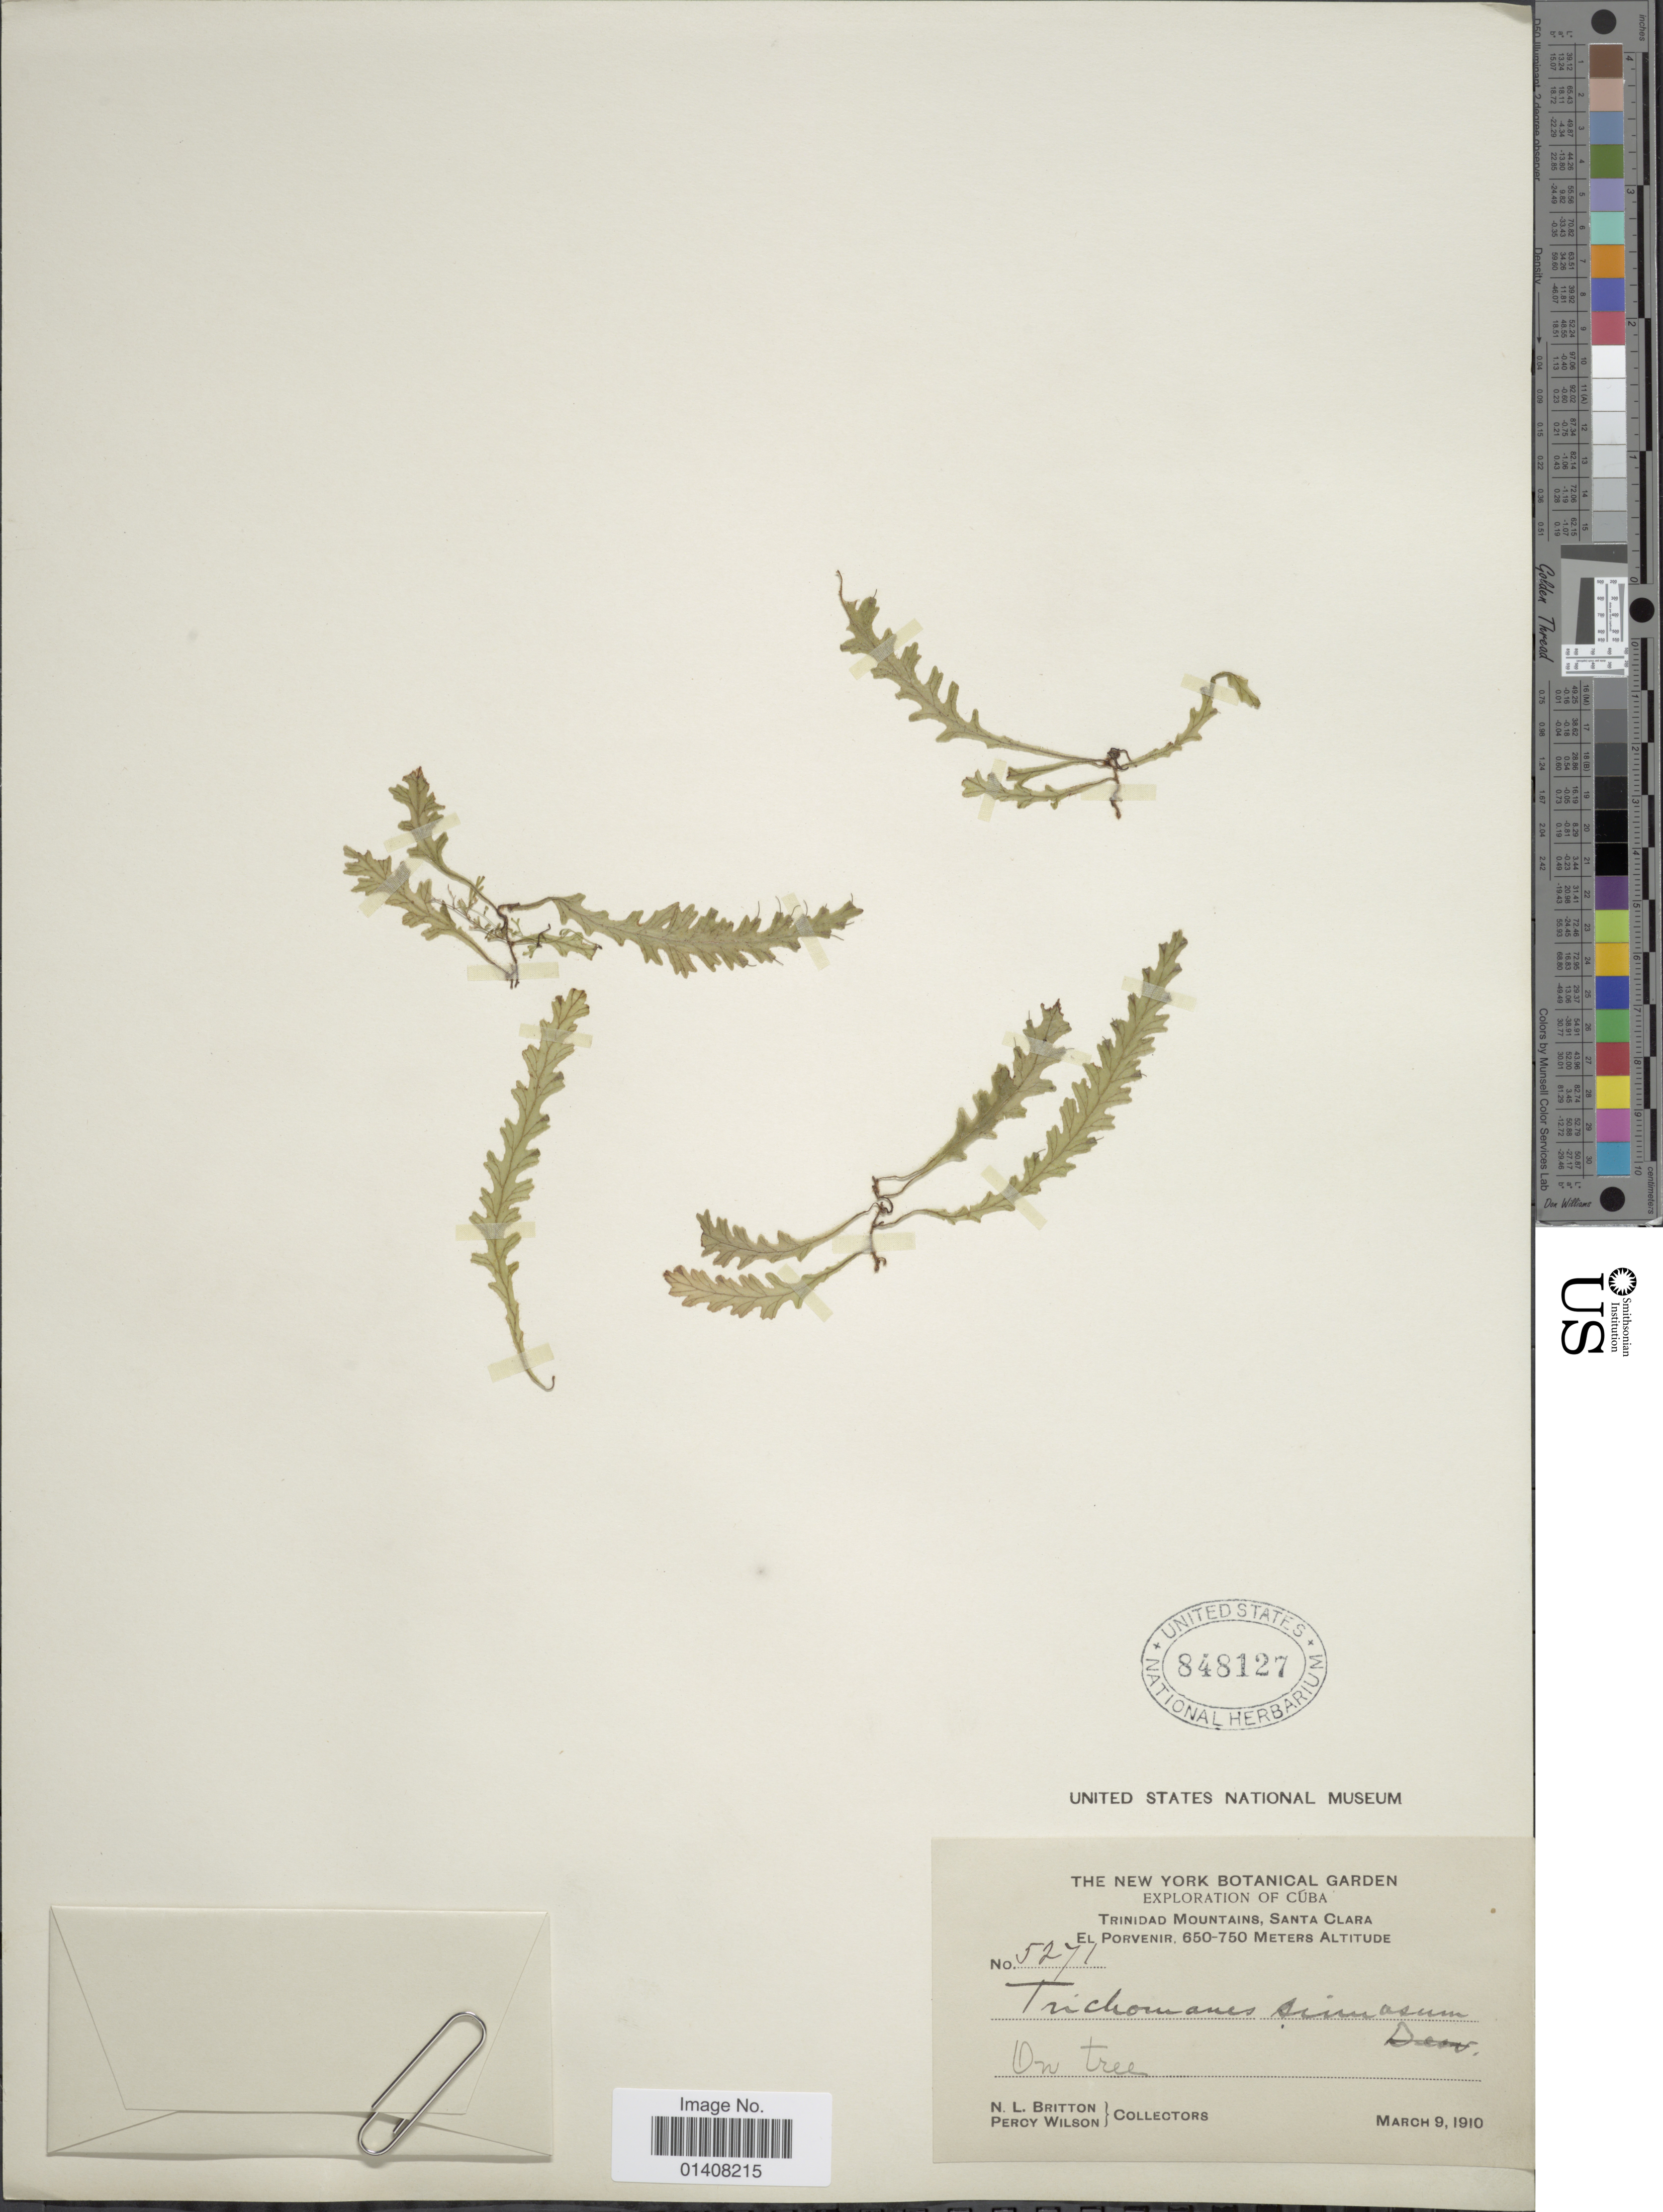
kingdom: Plantae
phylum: Tracheophyta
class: Polypodiopsida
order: Hymenophyllales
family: Hymenophyllaceae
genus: Trichomanes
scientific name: Trichomanes polypodioides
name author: L.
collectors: N. Britton & P. Wilson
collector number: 5271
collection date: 1910-03-09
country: Cuba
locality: Trinidad Moutains, Santa Clara, El Porvenir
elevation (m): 650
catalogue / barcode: US 848127